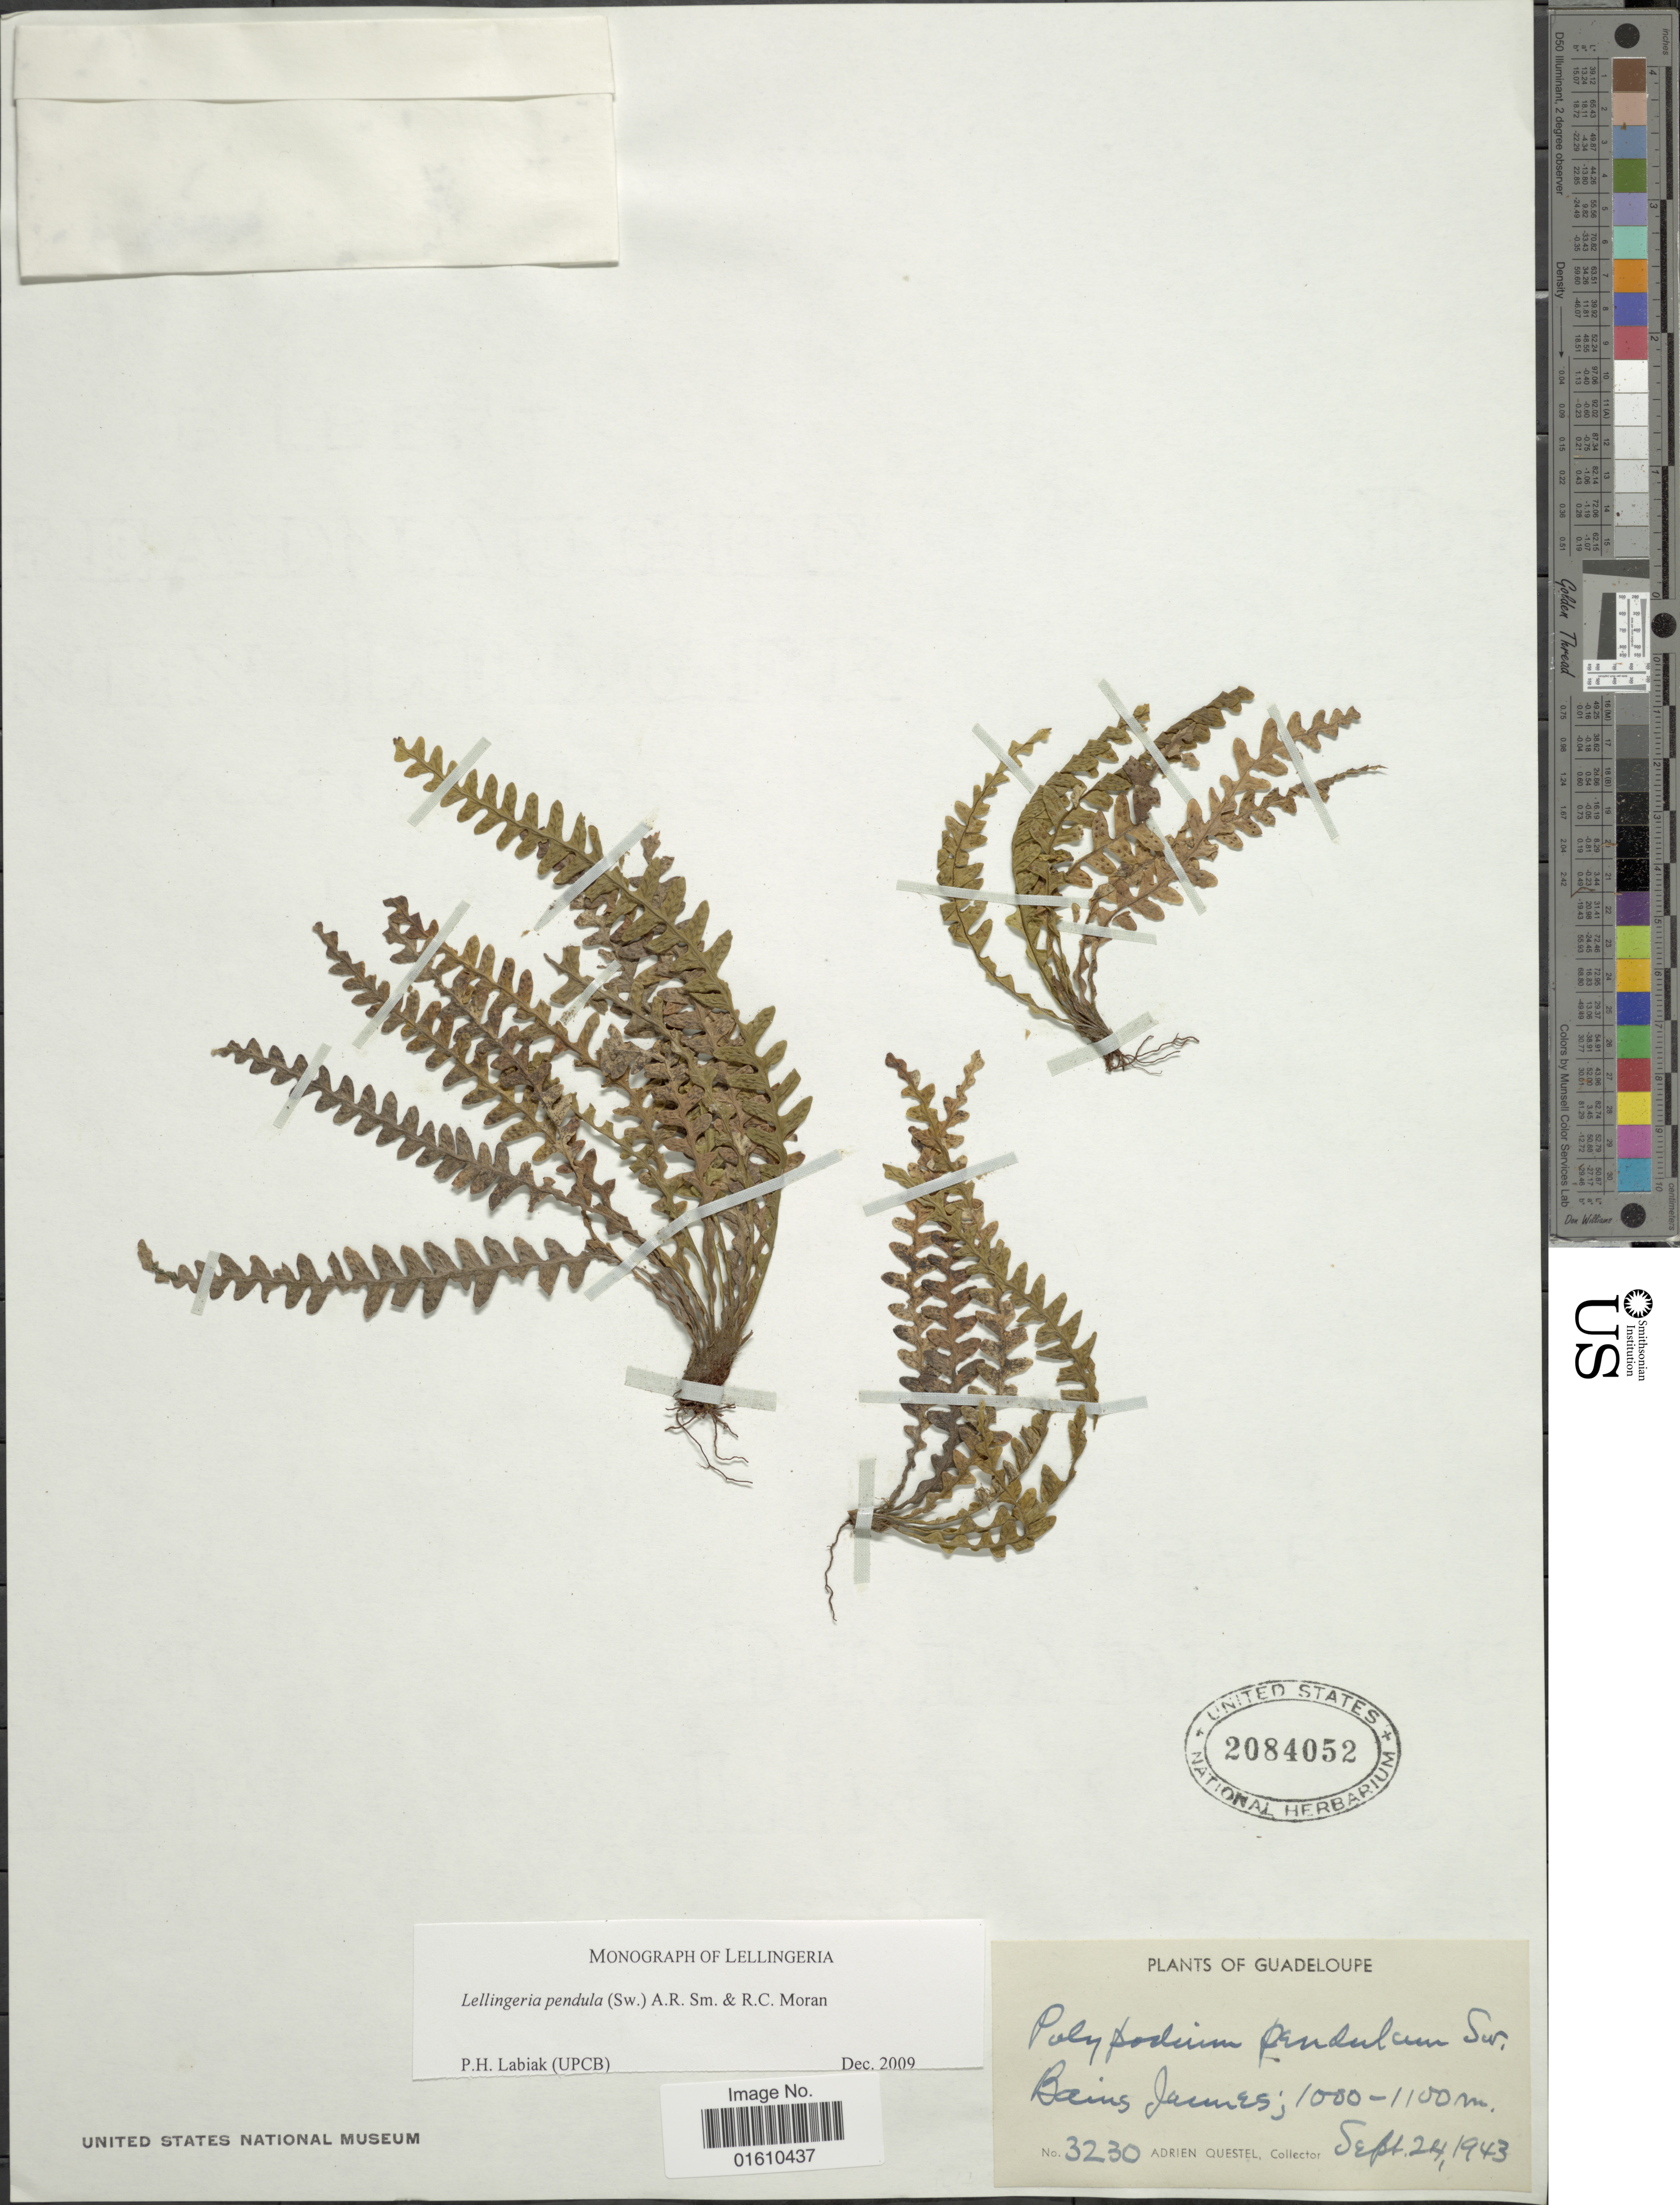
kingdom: Plantae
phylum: Tracheophyta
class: Polypodiopsida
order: Polypodiales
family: Polypodiaceae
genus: Lellingeria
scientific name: Lellingeria pendula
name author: (Sw.) A.R. Sm. & R.C. Moran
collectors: A. Questel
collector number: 3230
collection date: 1943-09-24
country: Guadeloupe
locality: Bains Jaunes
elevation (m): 1000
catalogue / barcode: US 2084052